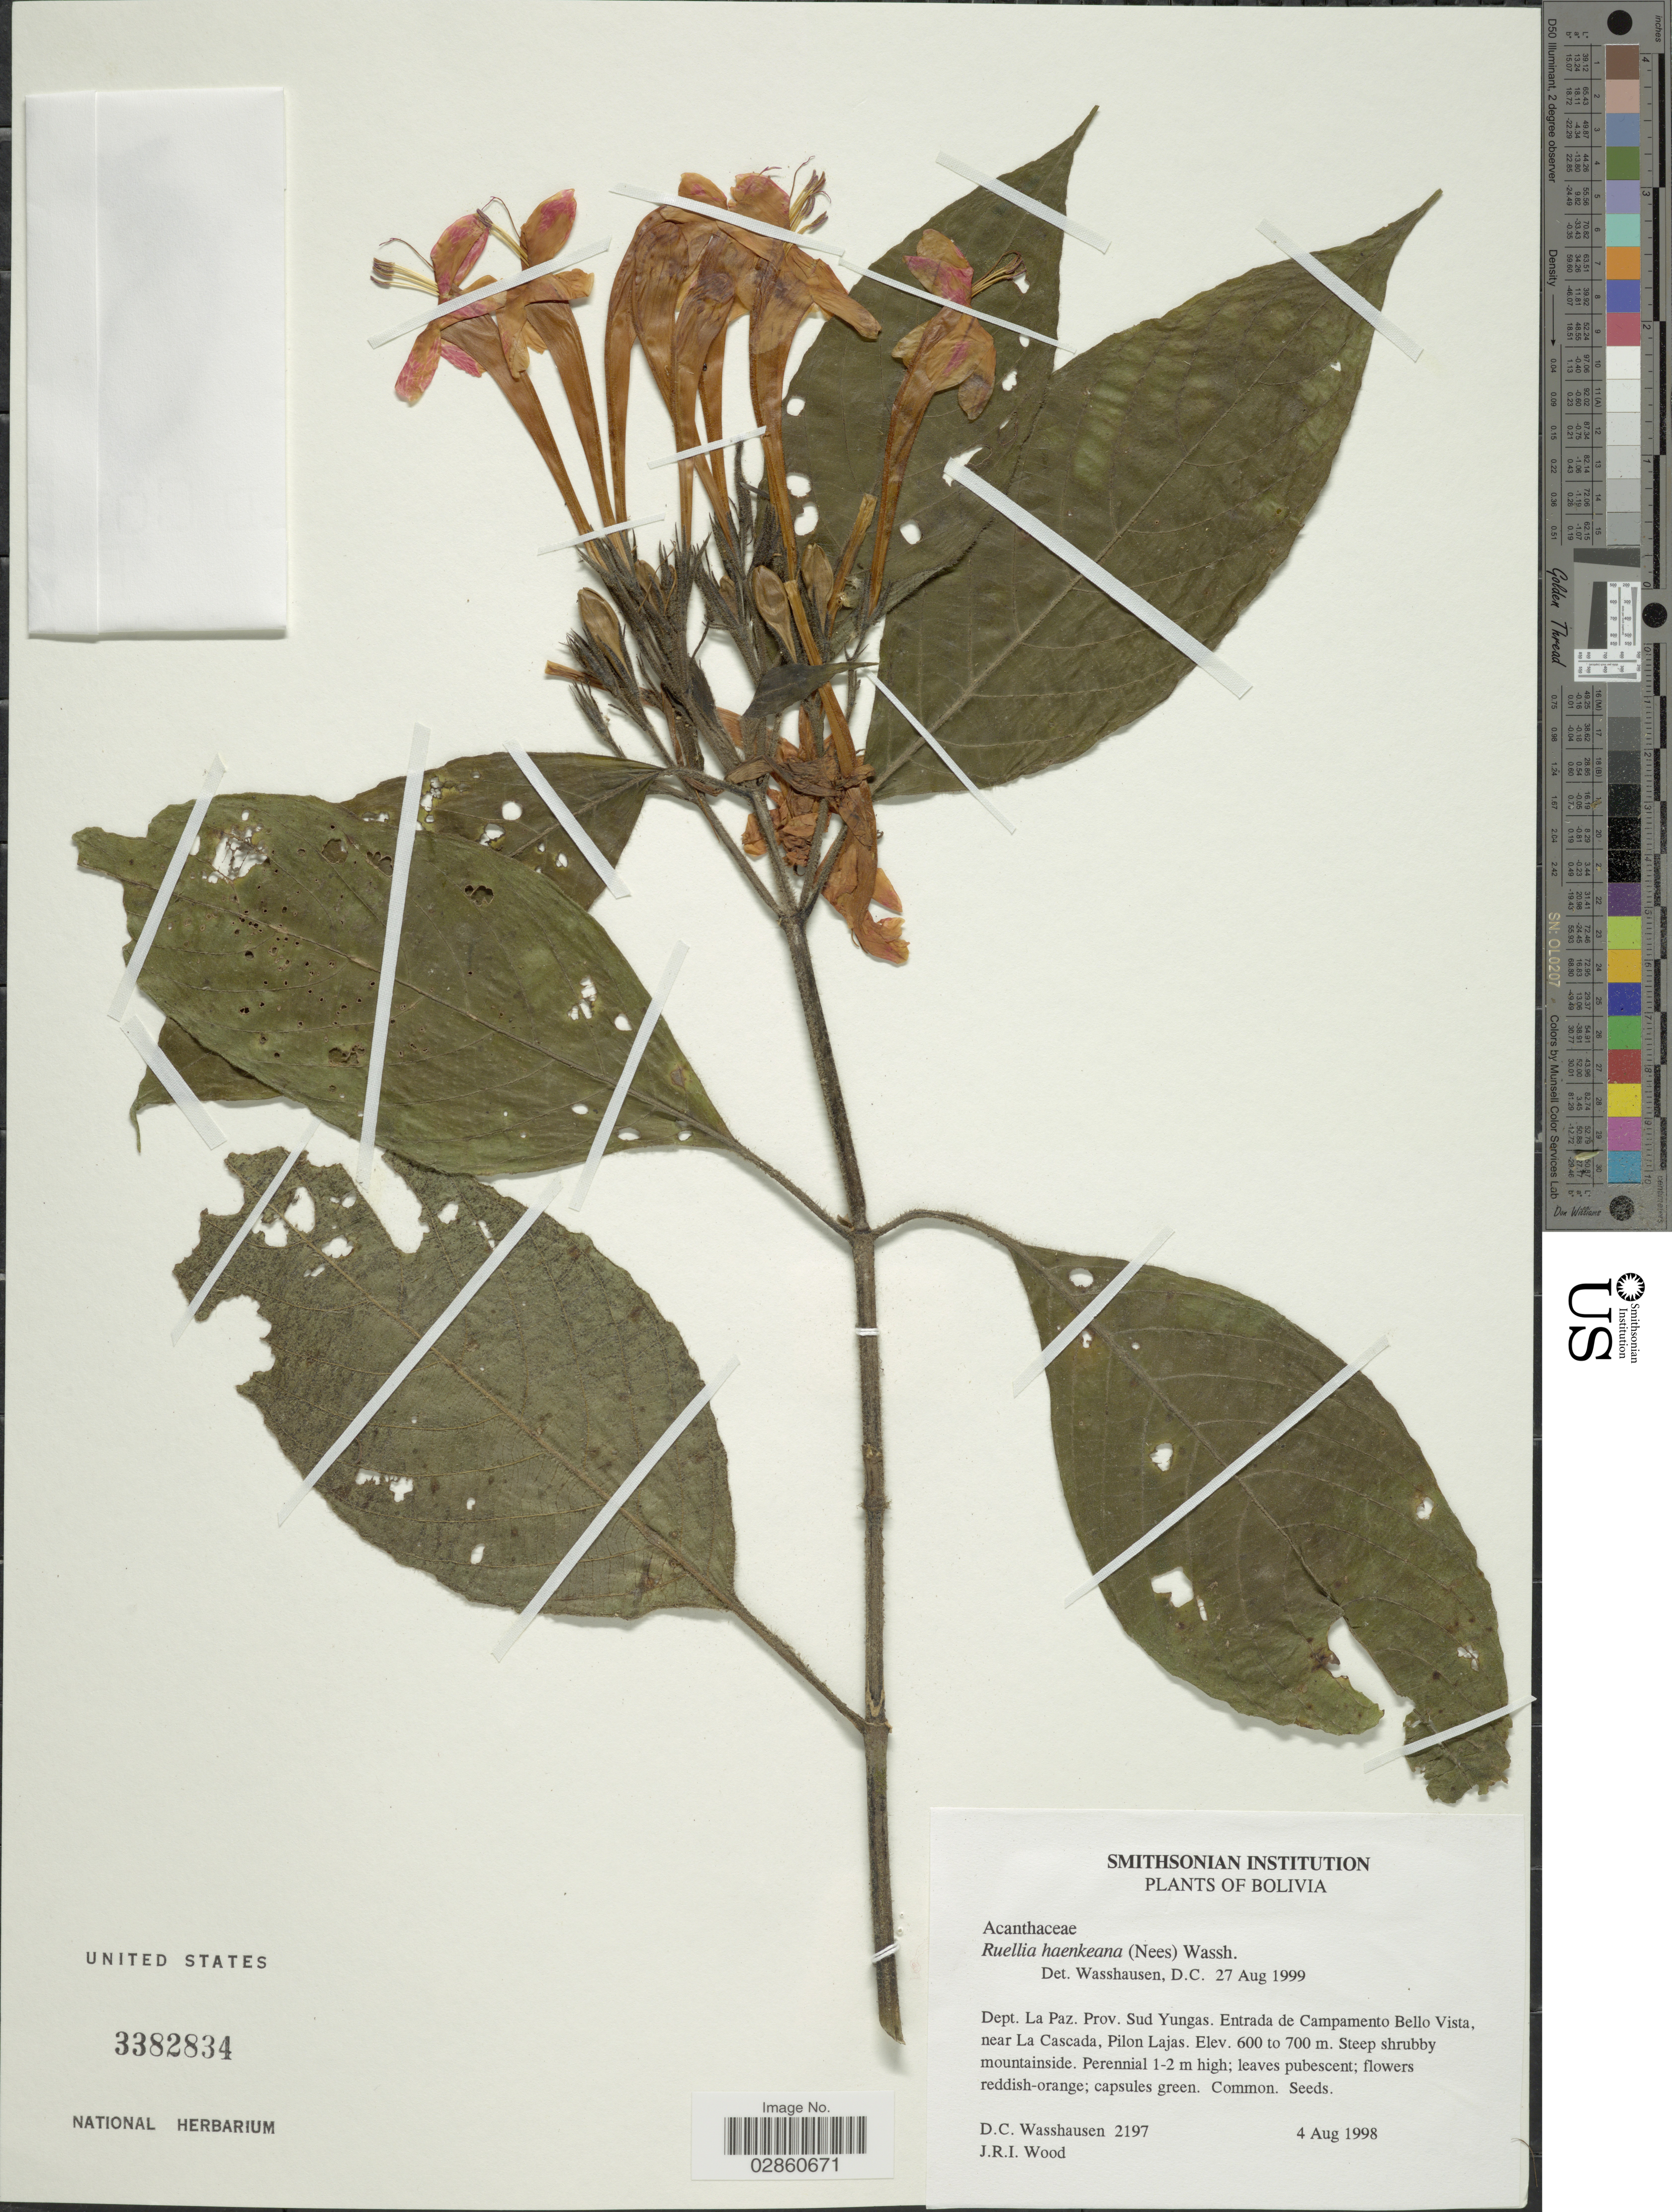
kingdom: Plantae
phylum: Tracheophyta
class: Magnoliopsida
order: Lamiales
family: Acanthaceae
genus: Ruellia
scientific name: Ruellia haenkeana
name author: (Nees) Wassh.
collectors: D. C. Wasshausen & J. R. I. Wood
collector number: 2197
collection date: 1998-08-04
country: Bolivia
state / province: La Paz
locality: Dep. La Paz. Prov. Sud Yungas. Entrada de Campamento Bello Vista, near La Cascada, Pilon Lajas.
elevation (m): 600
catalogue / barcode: US 3382834